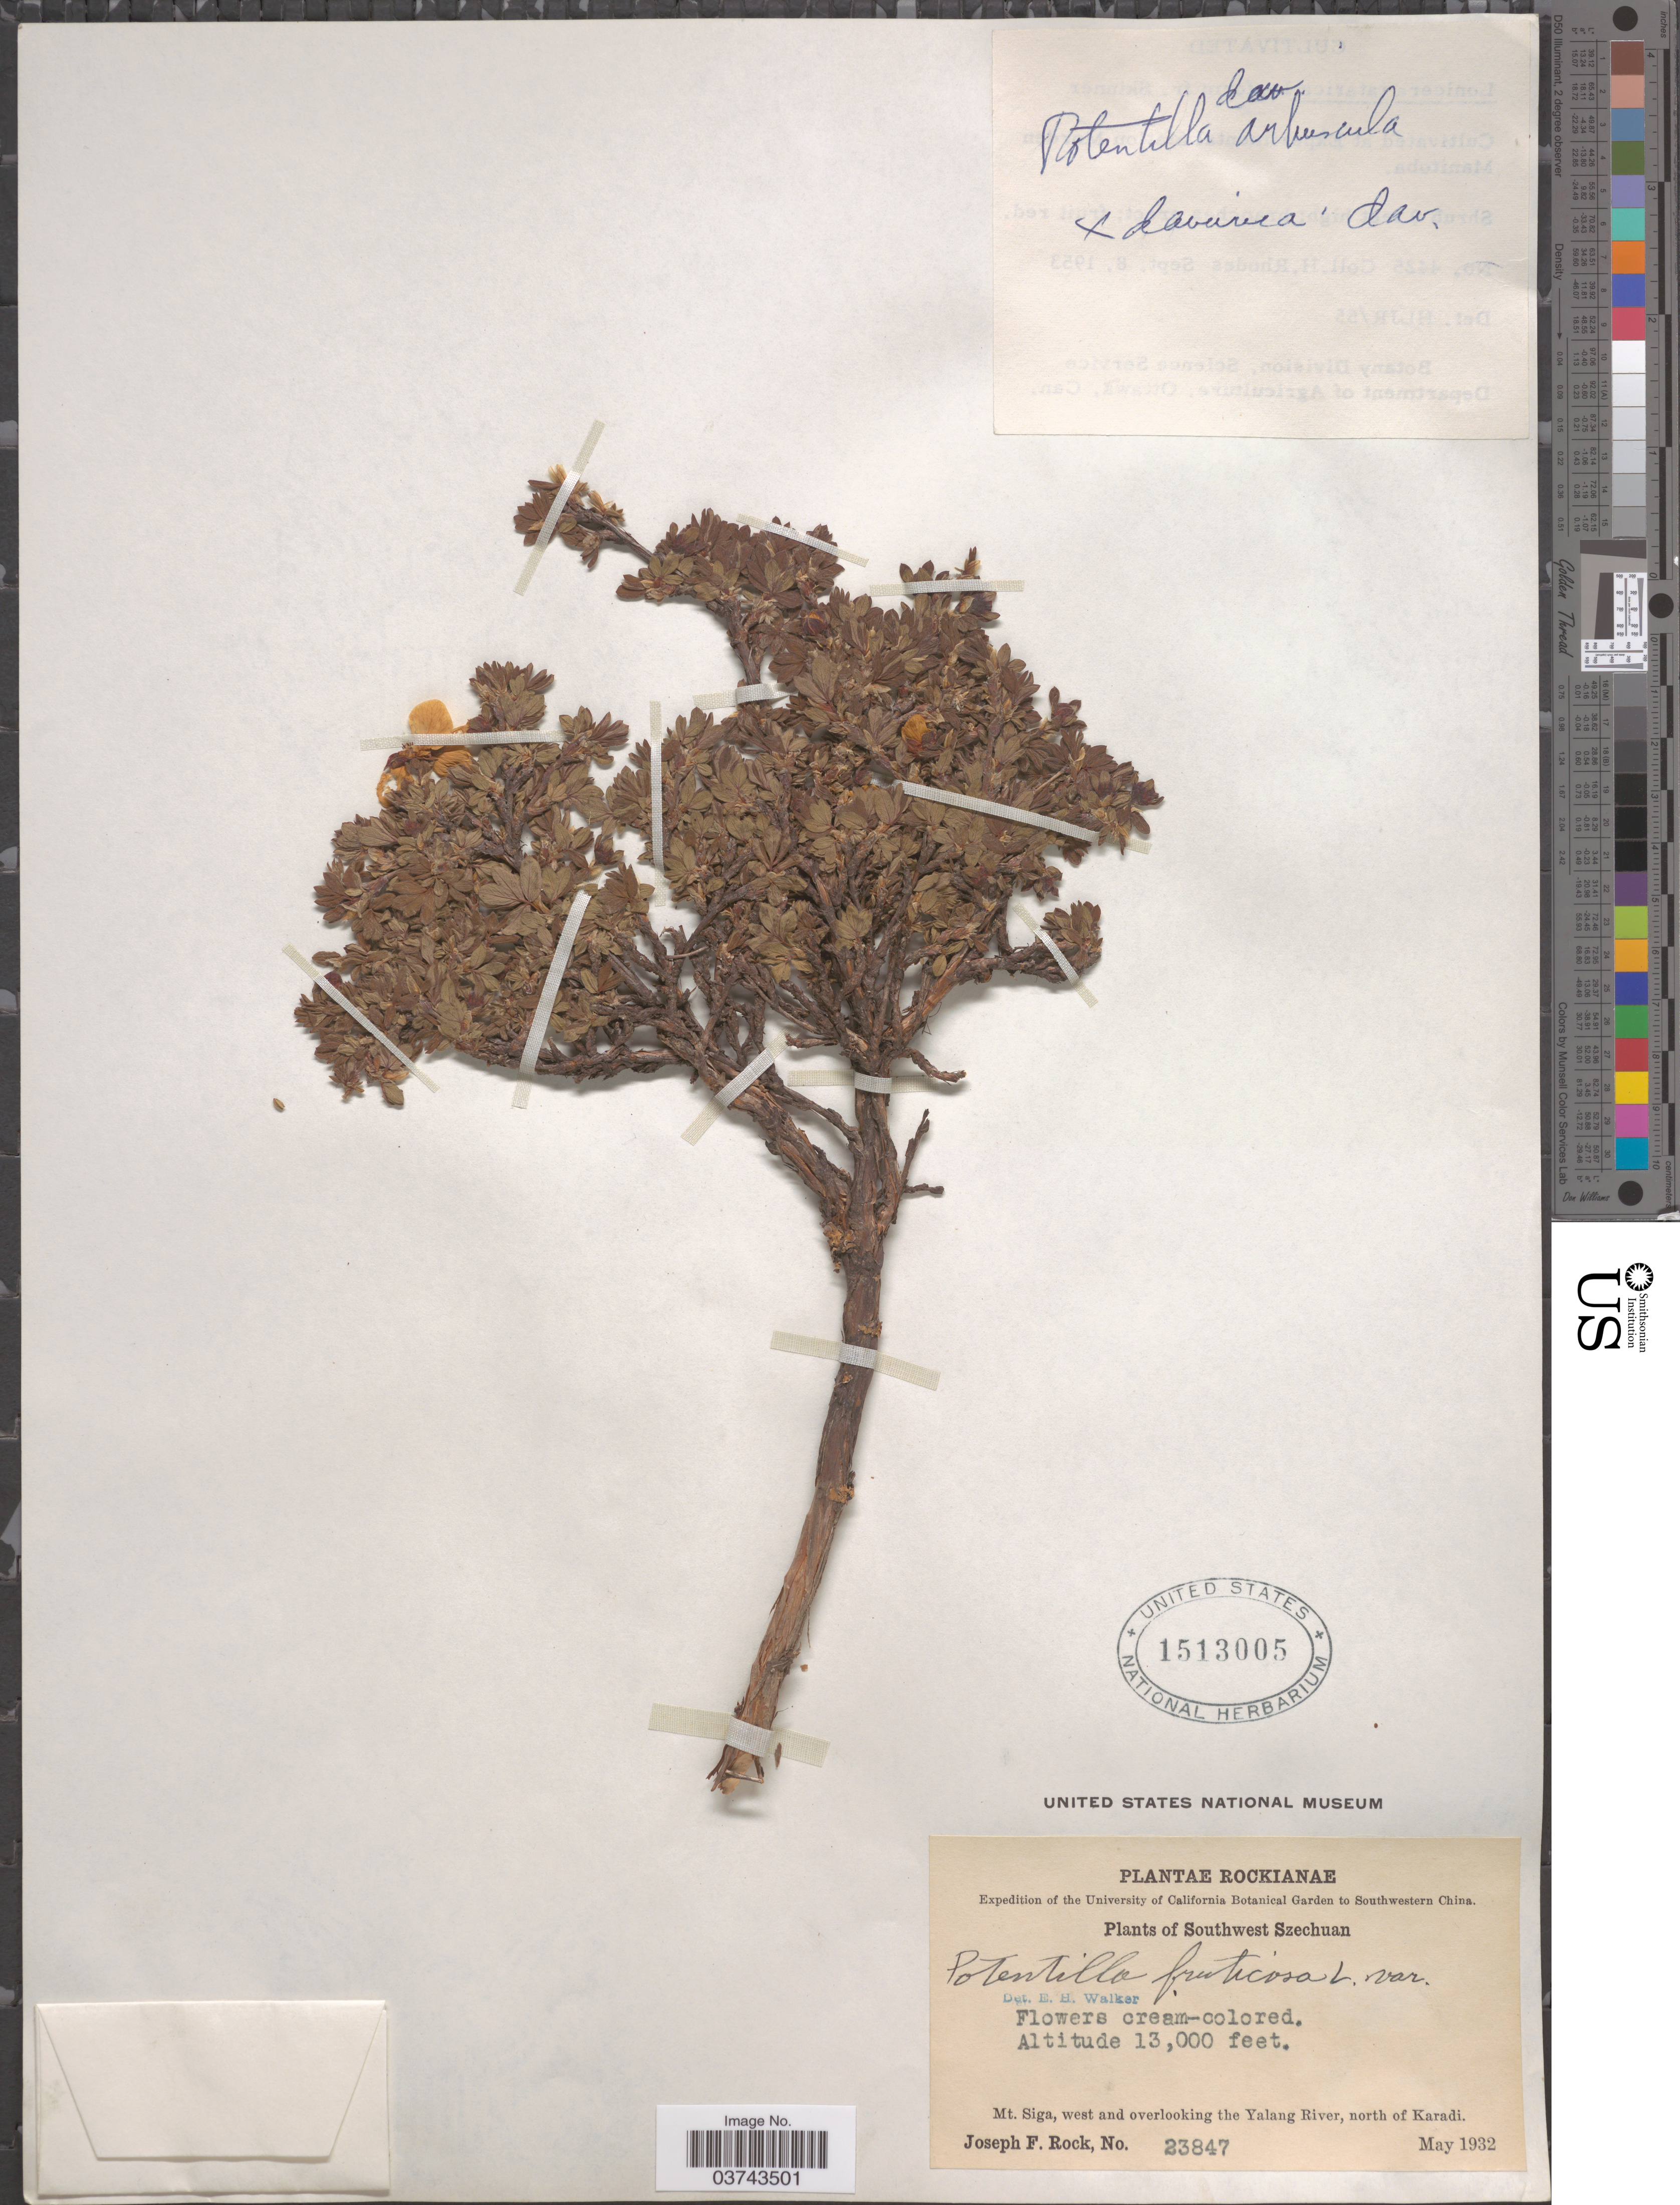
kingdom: Plantae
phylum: Tracheophyta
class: Magnoliopsida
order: Rosales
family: Rosaceae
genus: Dasiphora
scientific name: Dasiphora fruticosa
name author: (L.) Rydb.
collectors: J. F. Rock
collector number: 23847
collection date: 1932-05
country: China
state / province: Sichuan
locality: Southwestern China. Southwest Szechuan. Mt. Siga, west and overlooking the Yalang River, north of Karadi.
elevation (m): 3962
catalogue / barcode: US 1513005